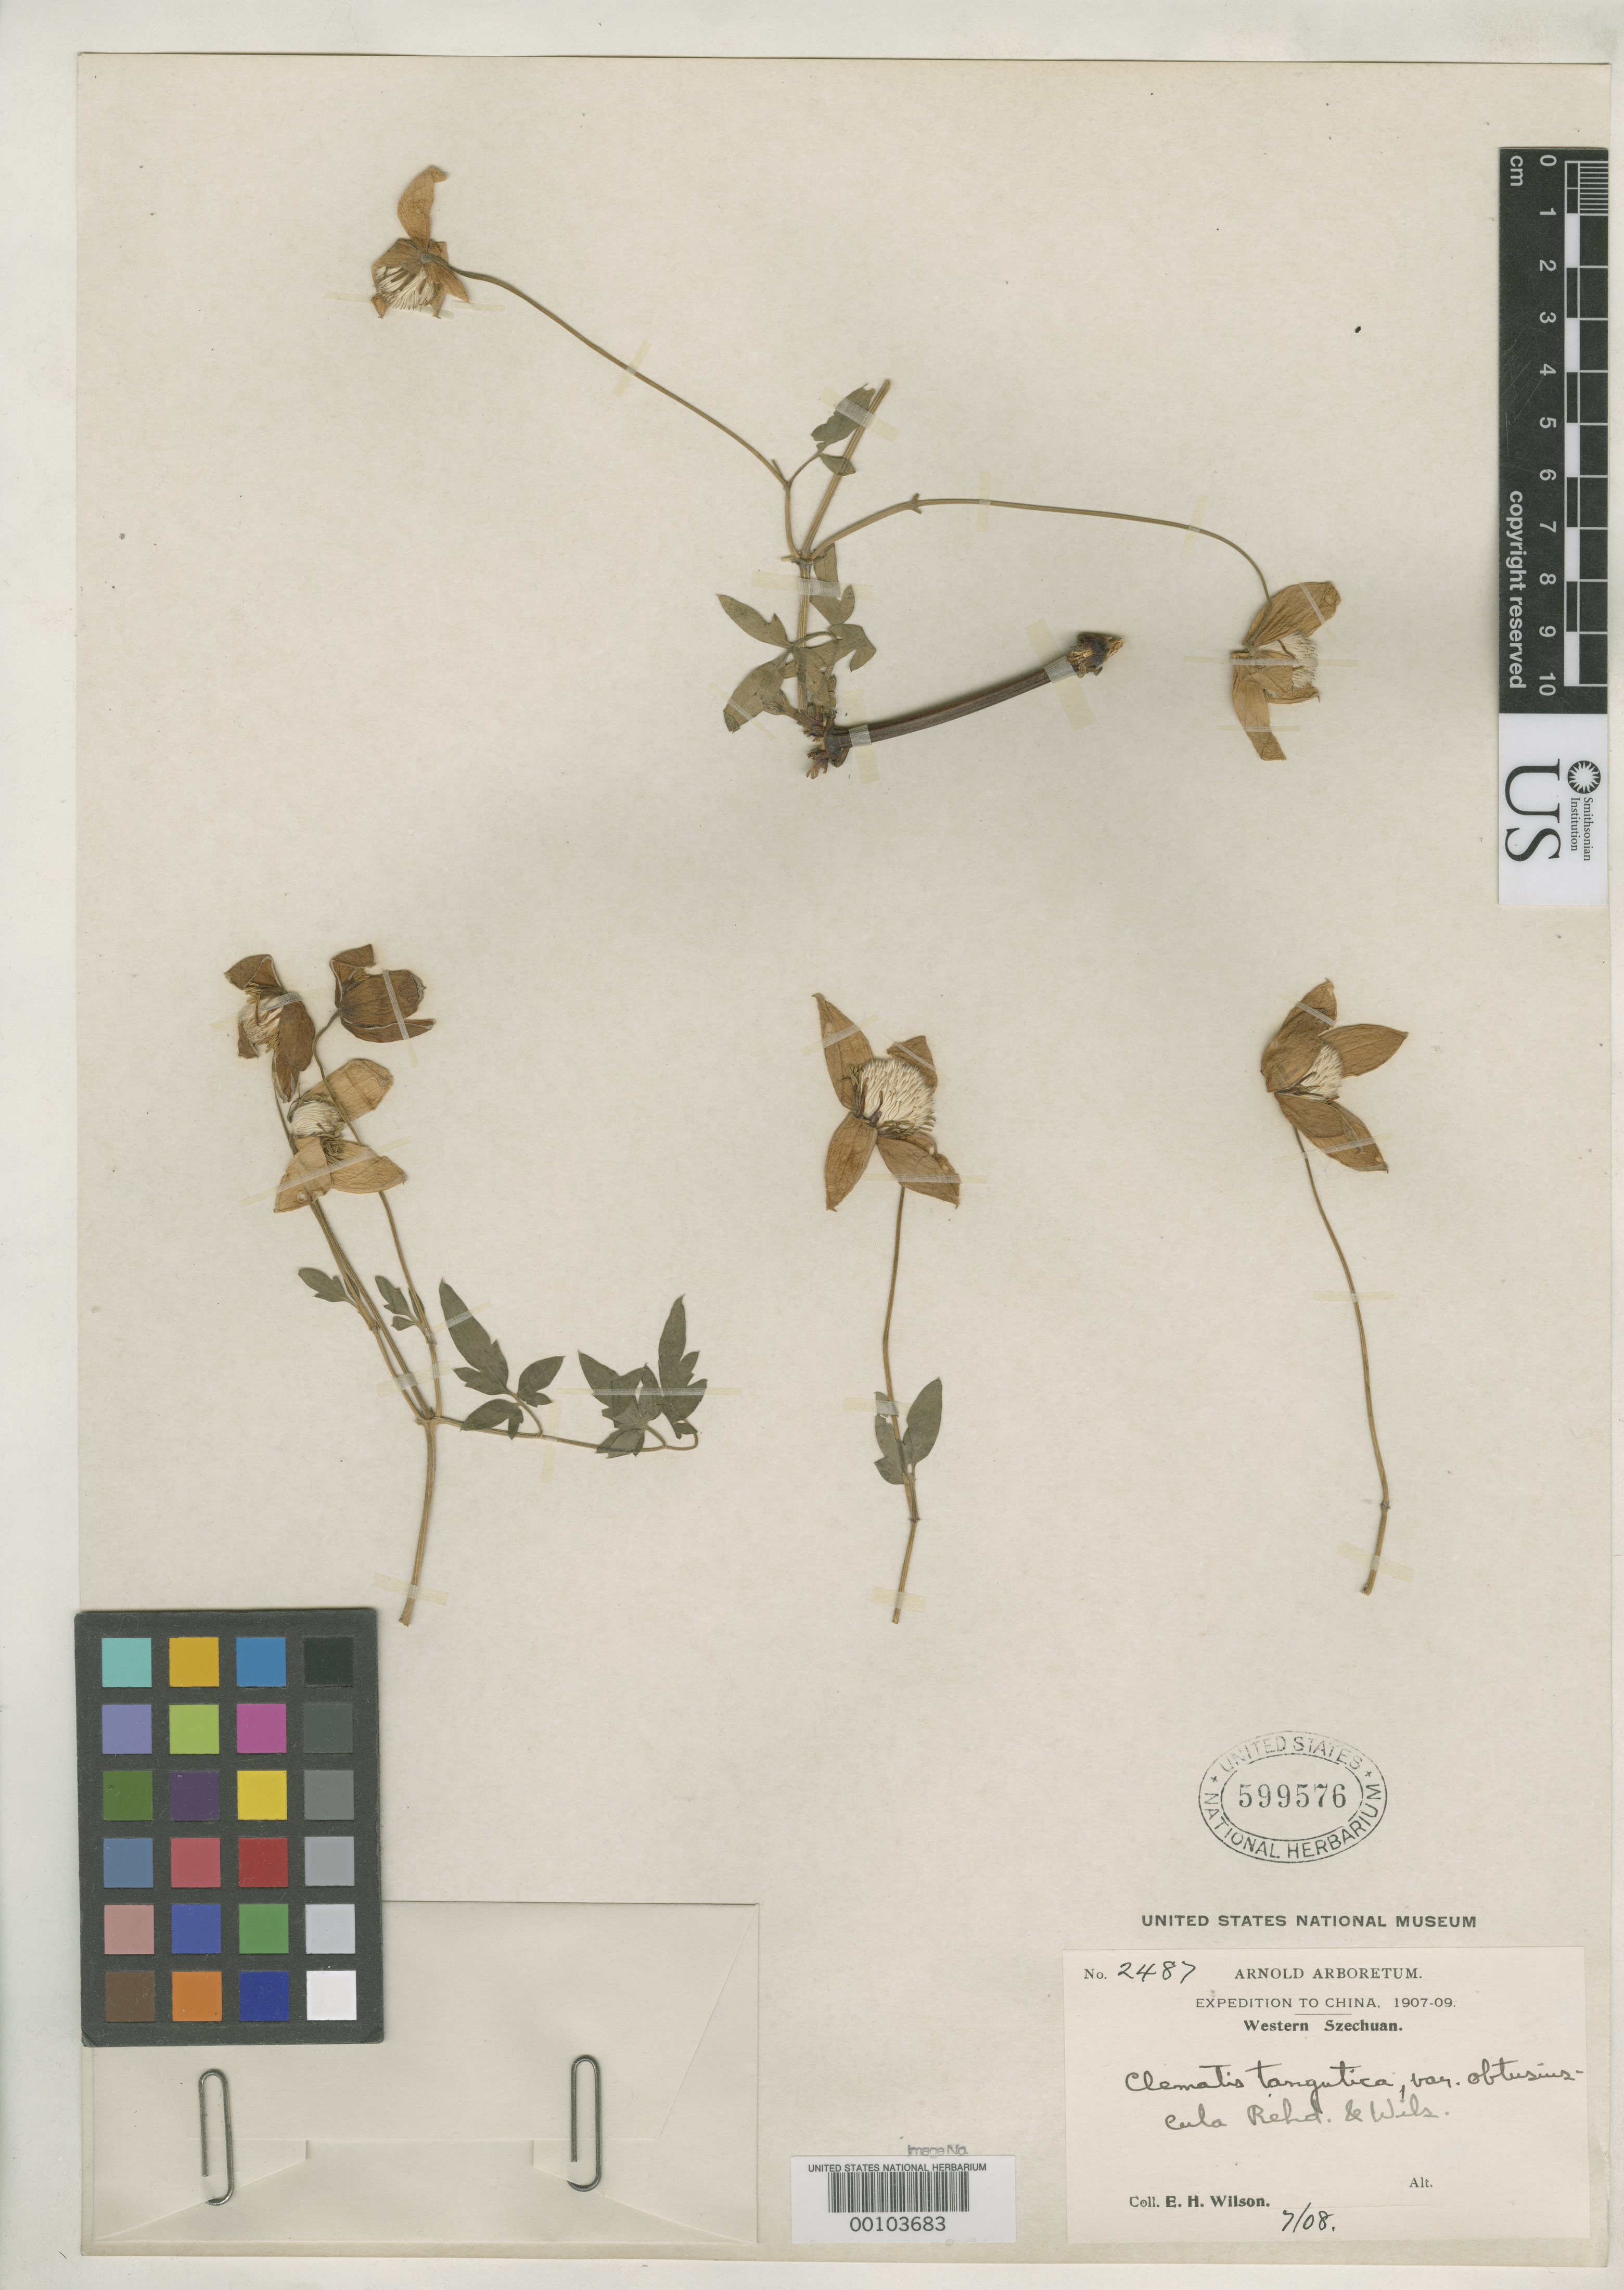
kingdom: Plantae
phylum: Tracheophyta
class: Magnoliopsida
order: Ranunculales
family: Ranunculaceae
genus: Clematis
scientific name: Clematis tangutica var. obtusiuscula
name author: Rehder & E.H. Wilson in Sarg.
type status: Isotype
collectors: E. H. Wilson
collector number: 2487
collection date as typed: Jul 1908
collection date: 1908-07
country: China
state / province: Sichuan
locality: Northeast of Tachien-lu.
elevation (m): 2600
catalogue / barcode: US 599576